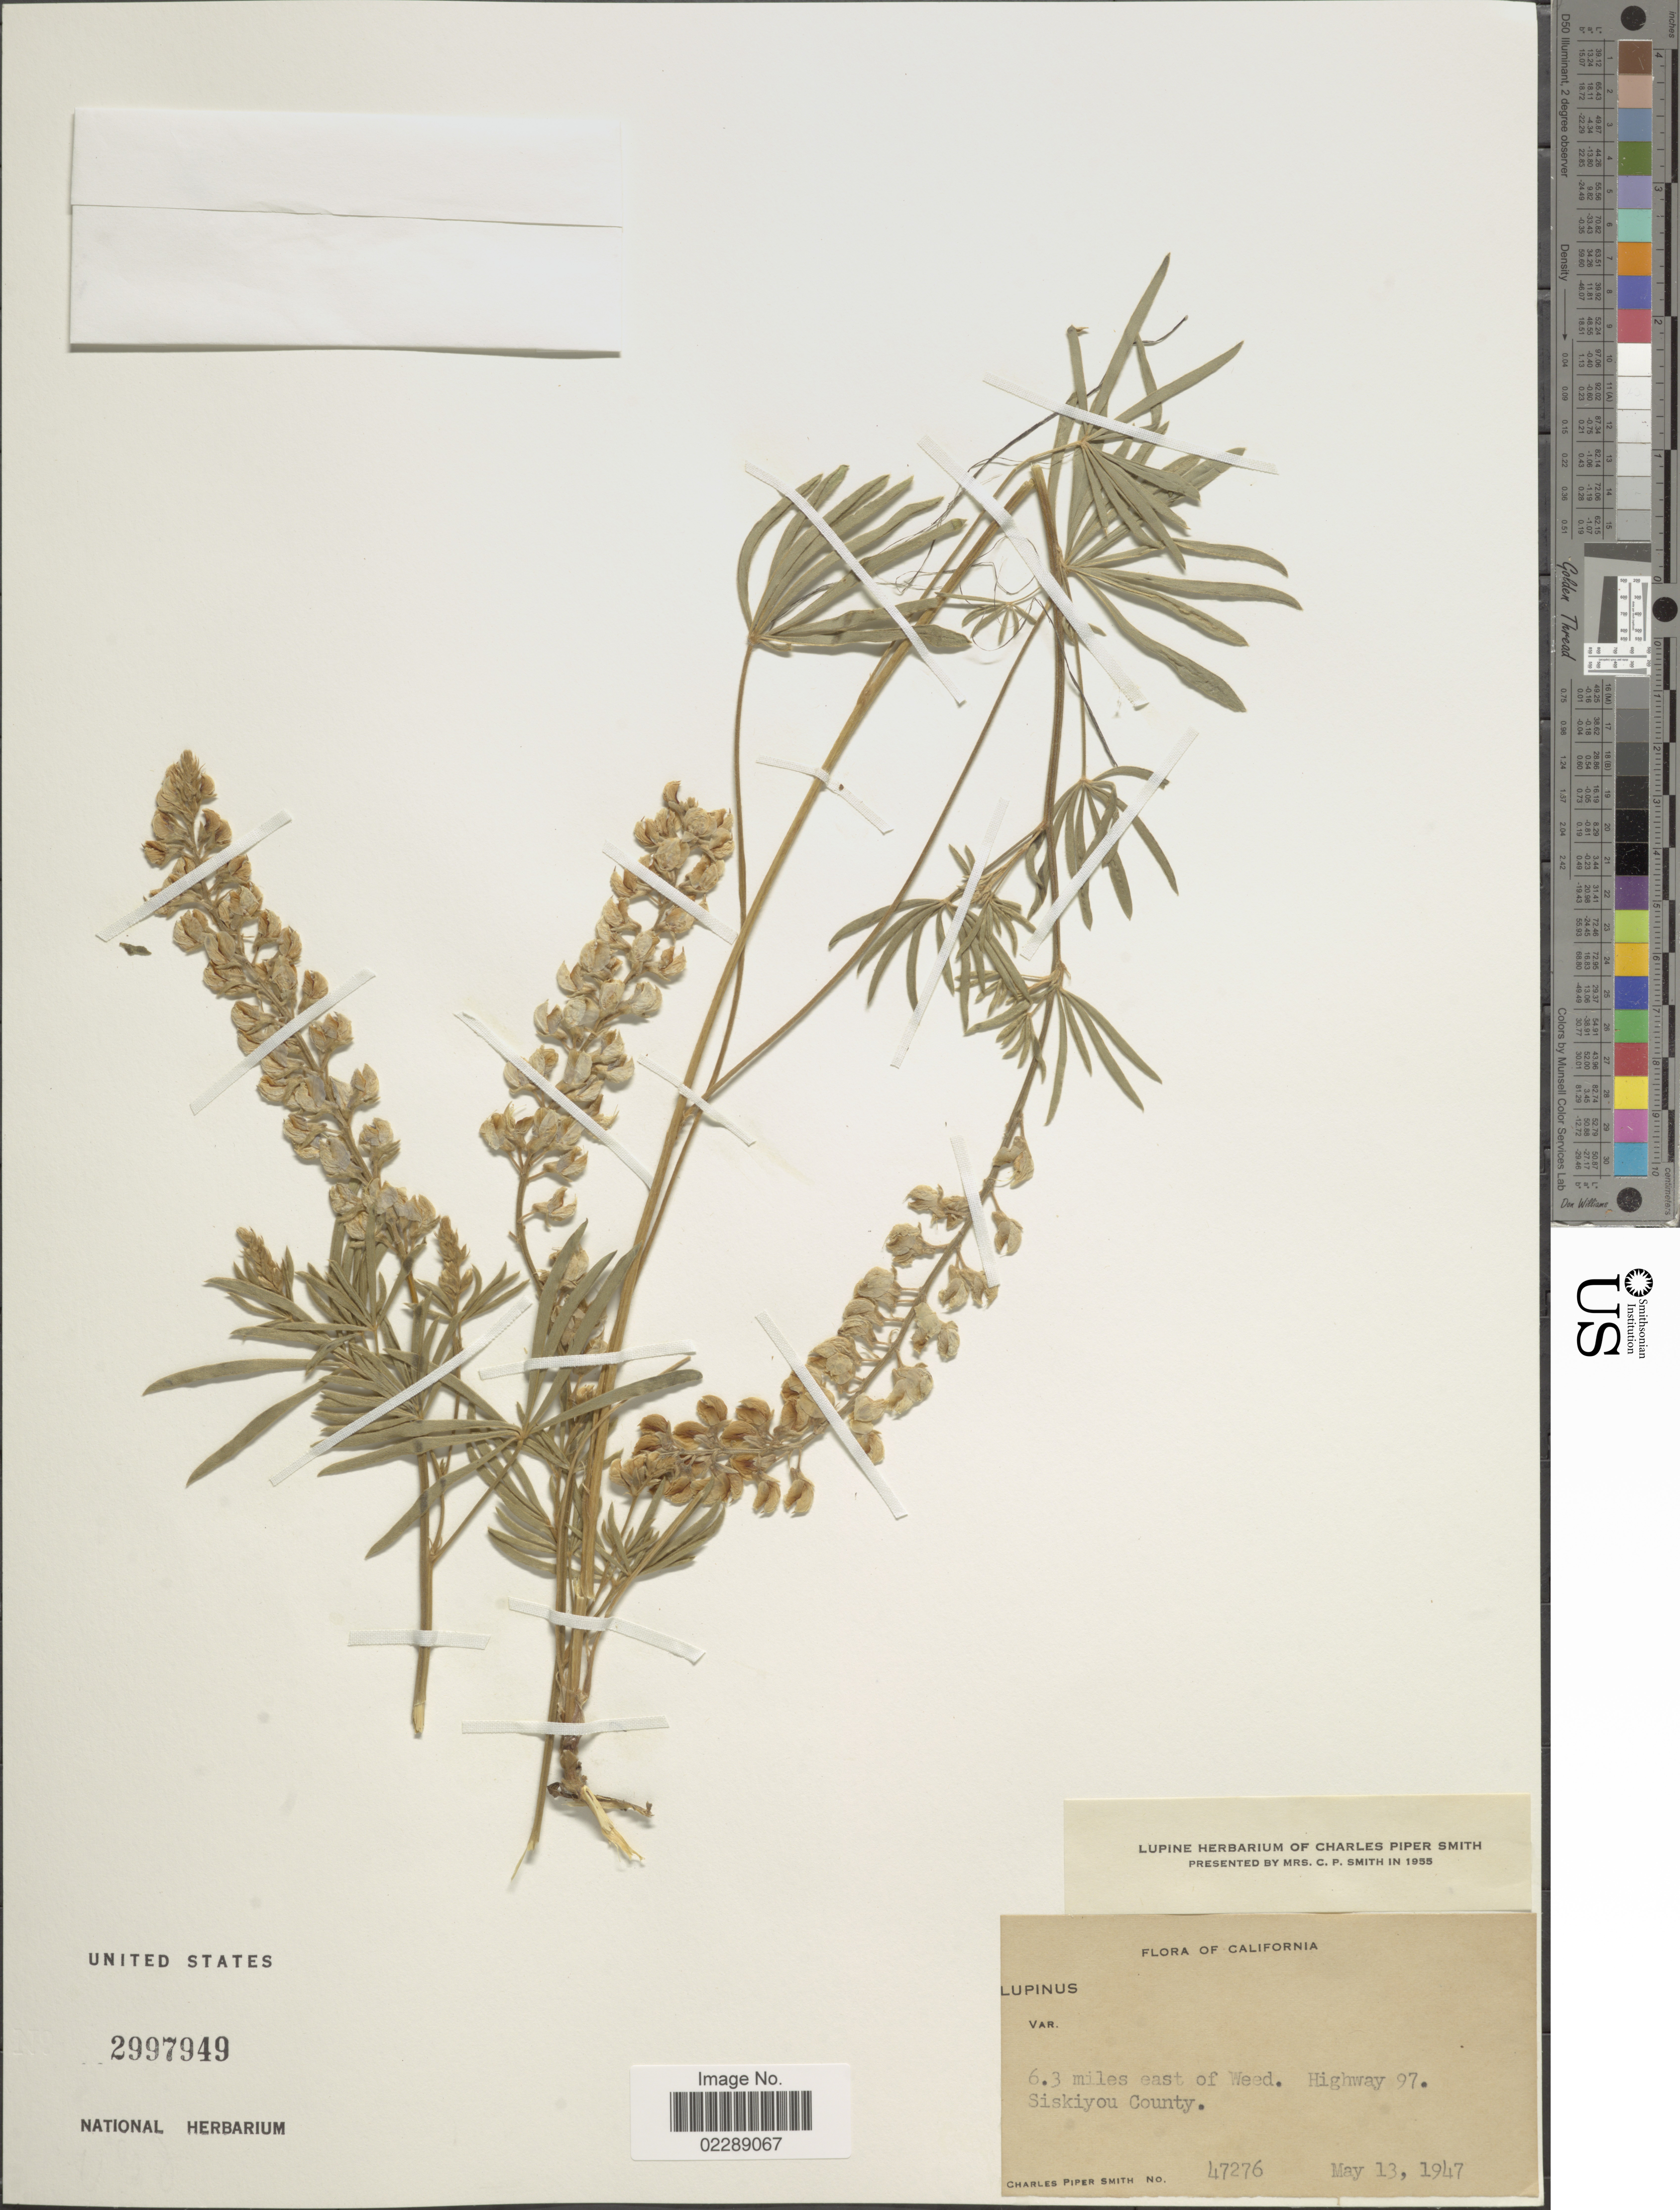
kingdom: Plantae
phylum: Tracheophyta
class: Magnoliopsida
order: Fabales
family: Fabaceae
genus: Lupinus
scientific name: Lupinus sp.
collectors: C. P. Smith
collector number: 47276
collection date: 1947-03-13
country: United States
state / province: California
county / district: Siskiyou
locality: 6.3 miles east of Weed, Highway 97, Siskiyou County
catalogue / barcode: US 2997949